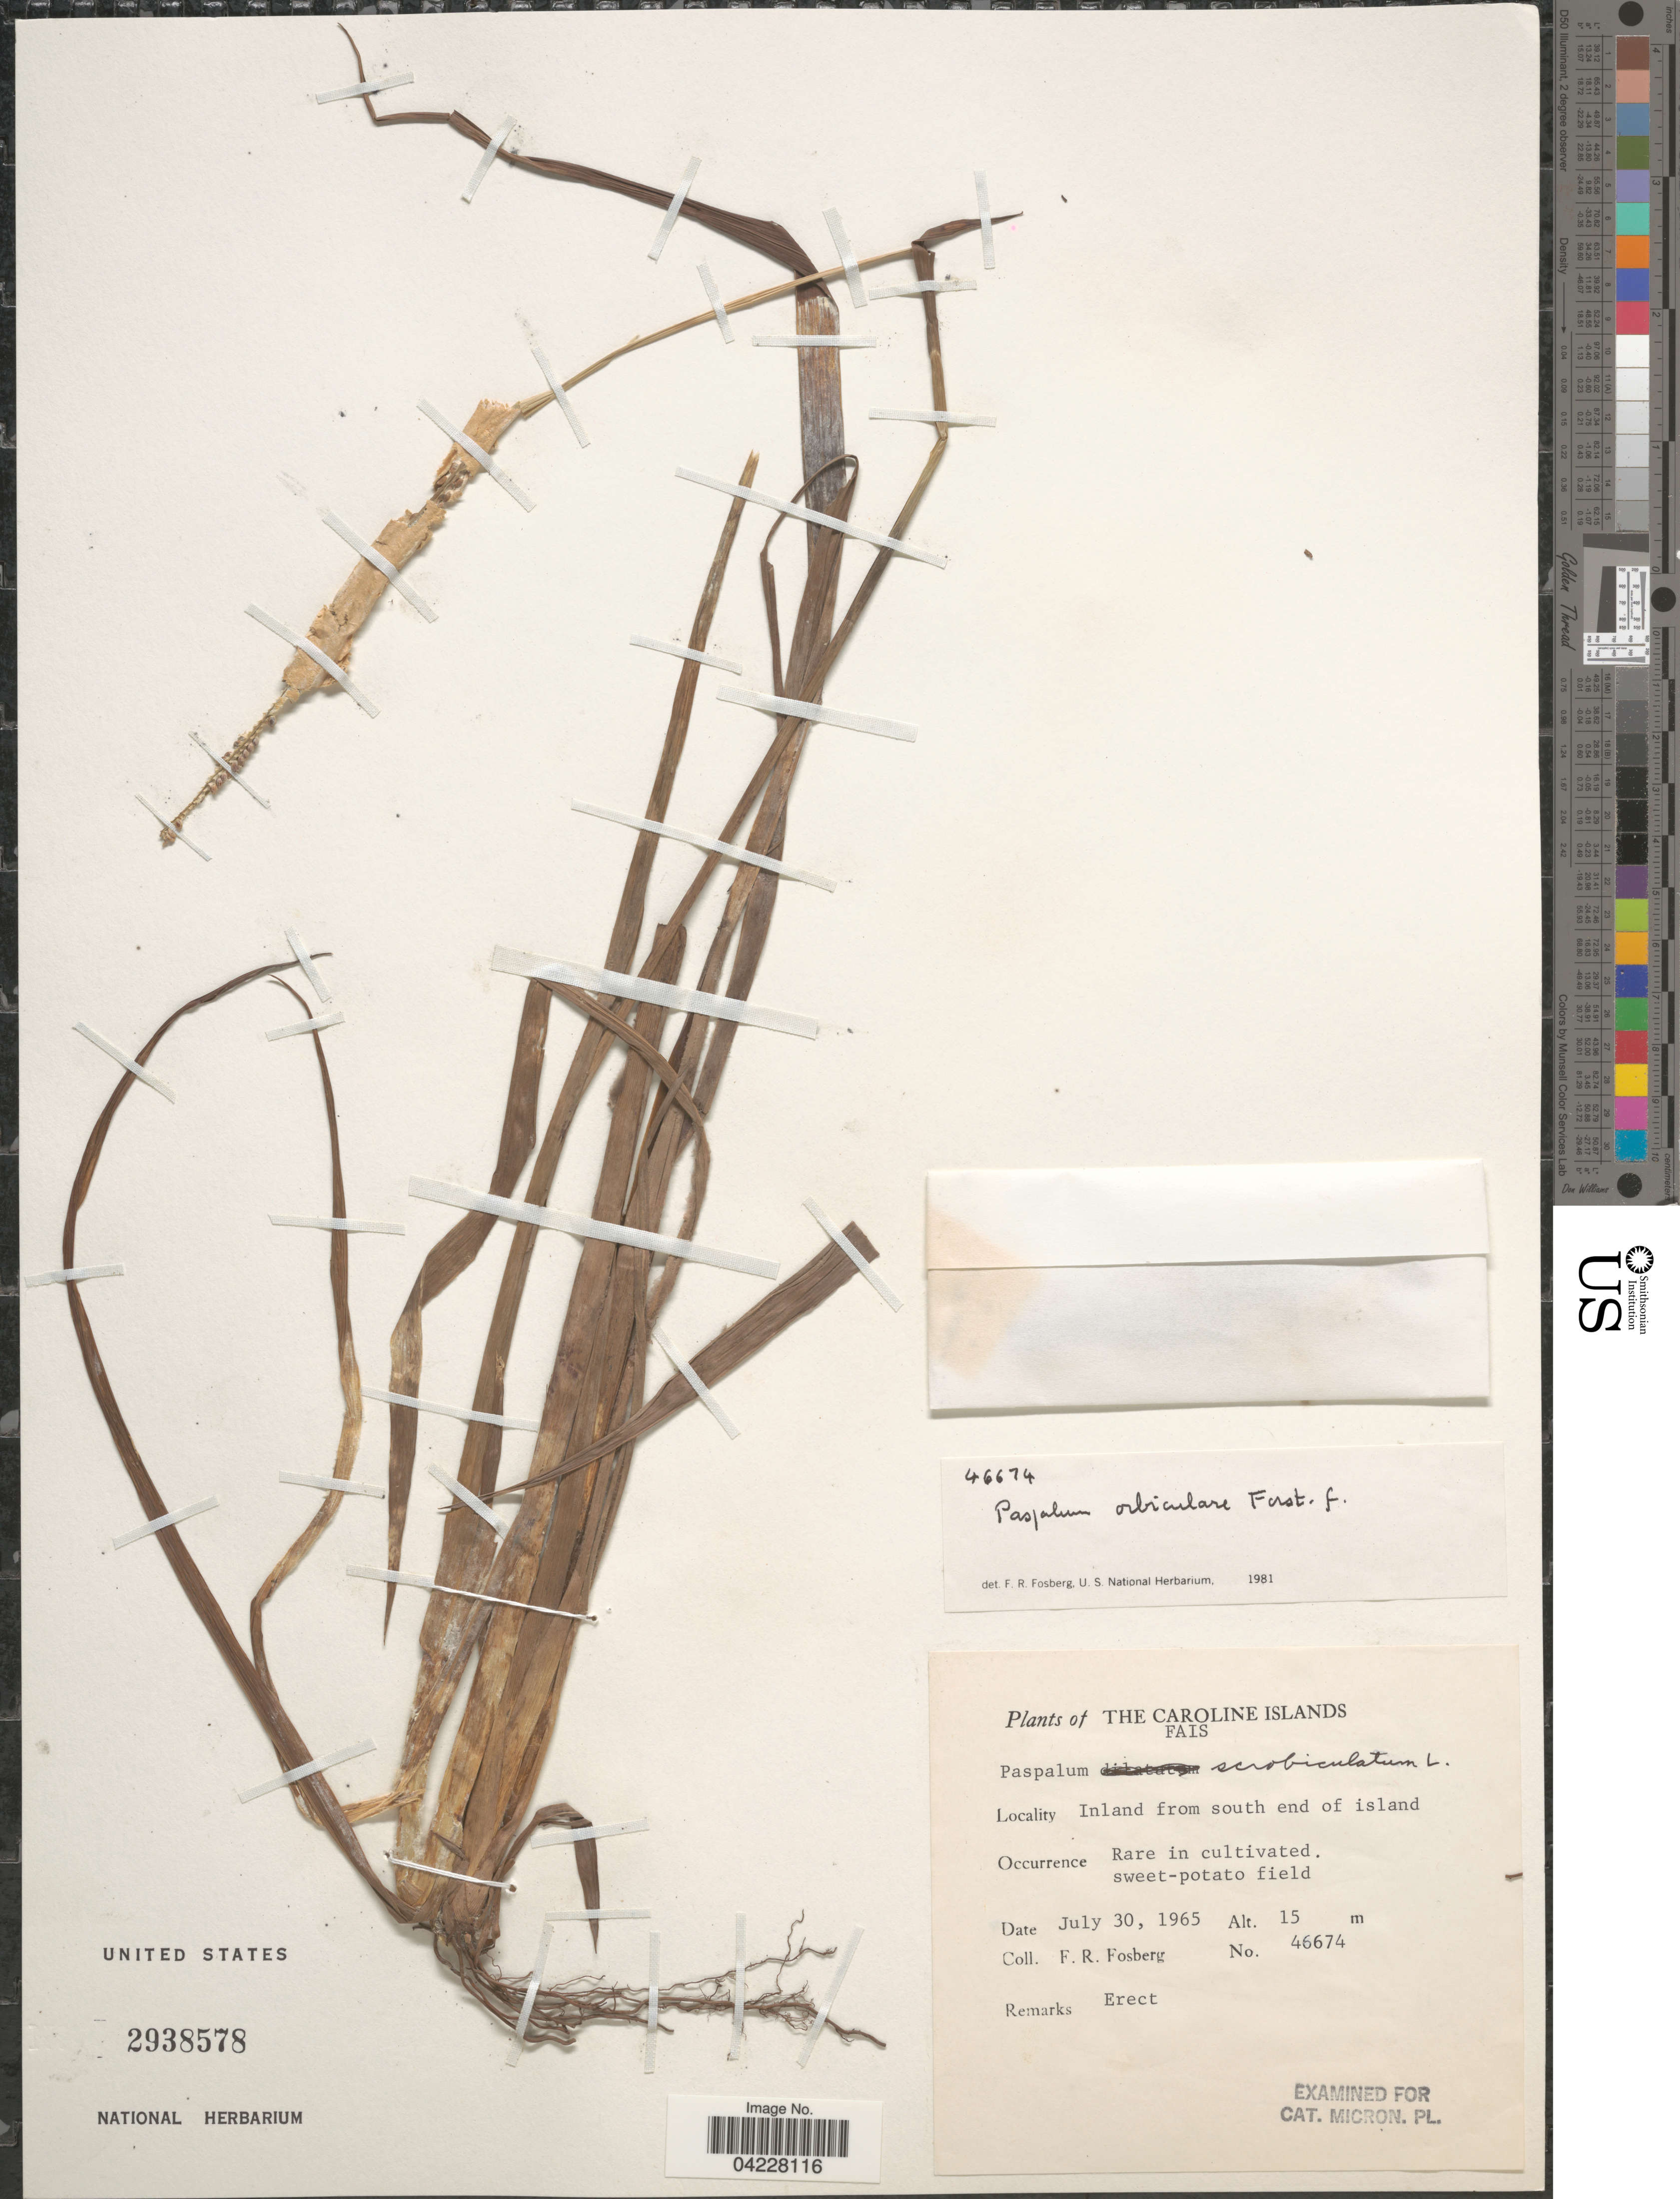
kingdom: Plantae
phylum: Tracheophyta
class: Liliopsida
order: Poales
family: Poaceae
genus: Paspalum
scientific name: Paspalum orbiculare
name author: G. Forst.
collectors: F. R. Fosberg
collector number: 46674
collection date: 1965-07-30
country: Micronesia, Federated States of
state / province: Yap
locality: The Caroline Islands. Fais. Inland from south end of island.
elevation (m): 15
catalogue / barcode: US 2938578